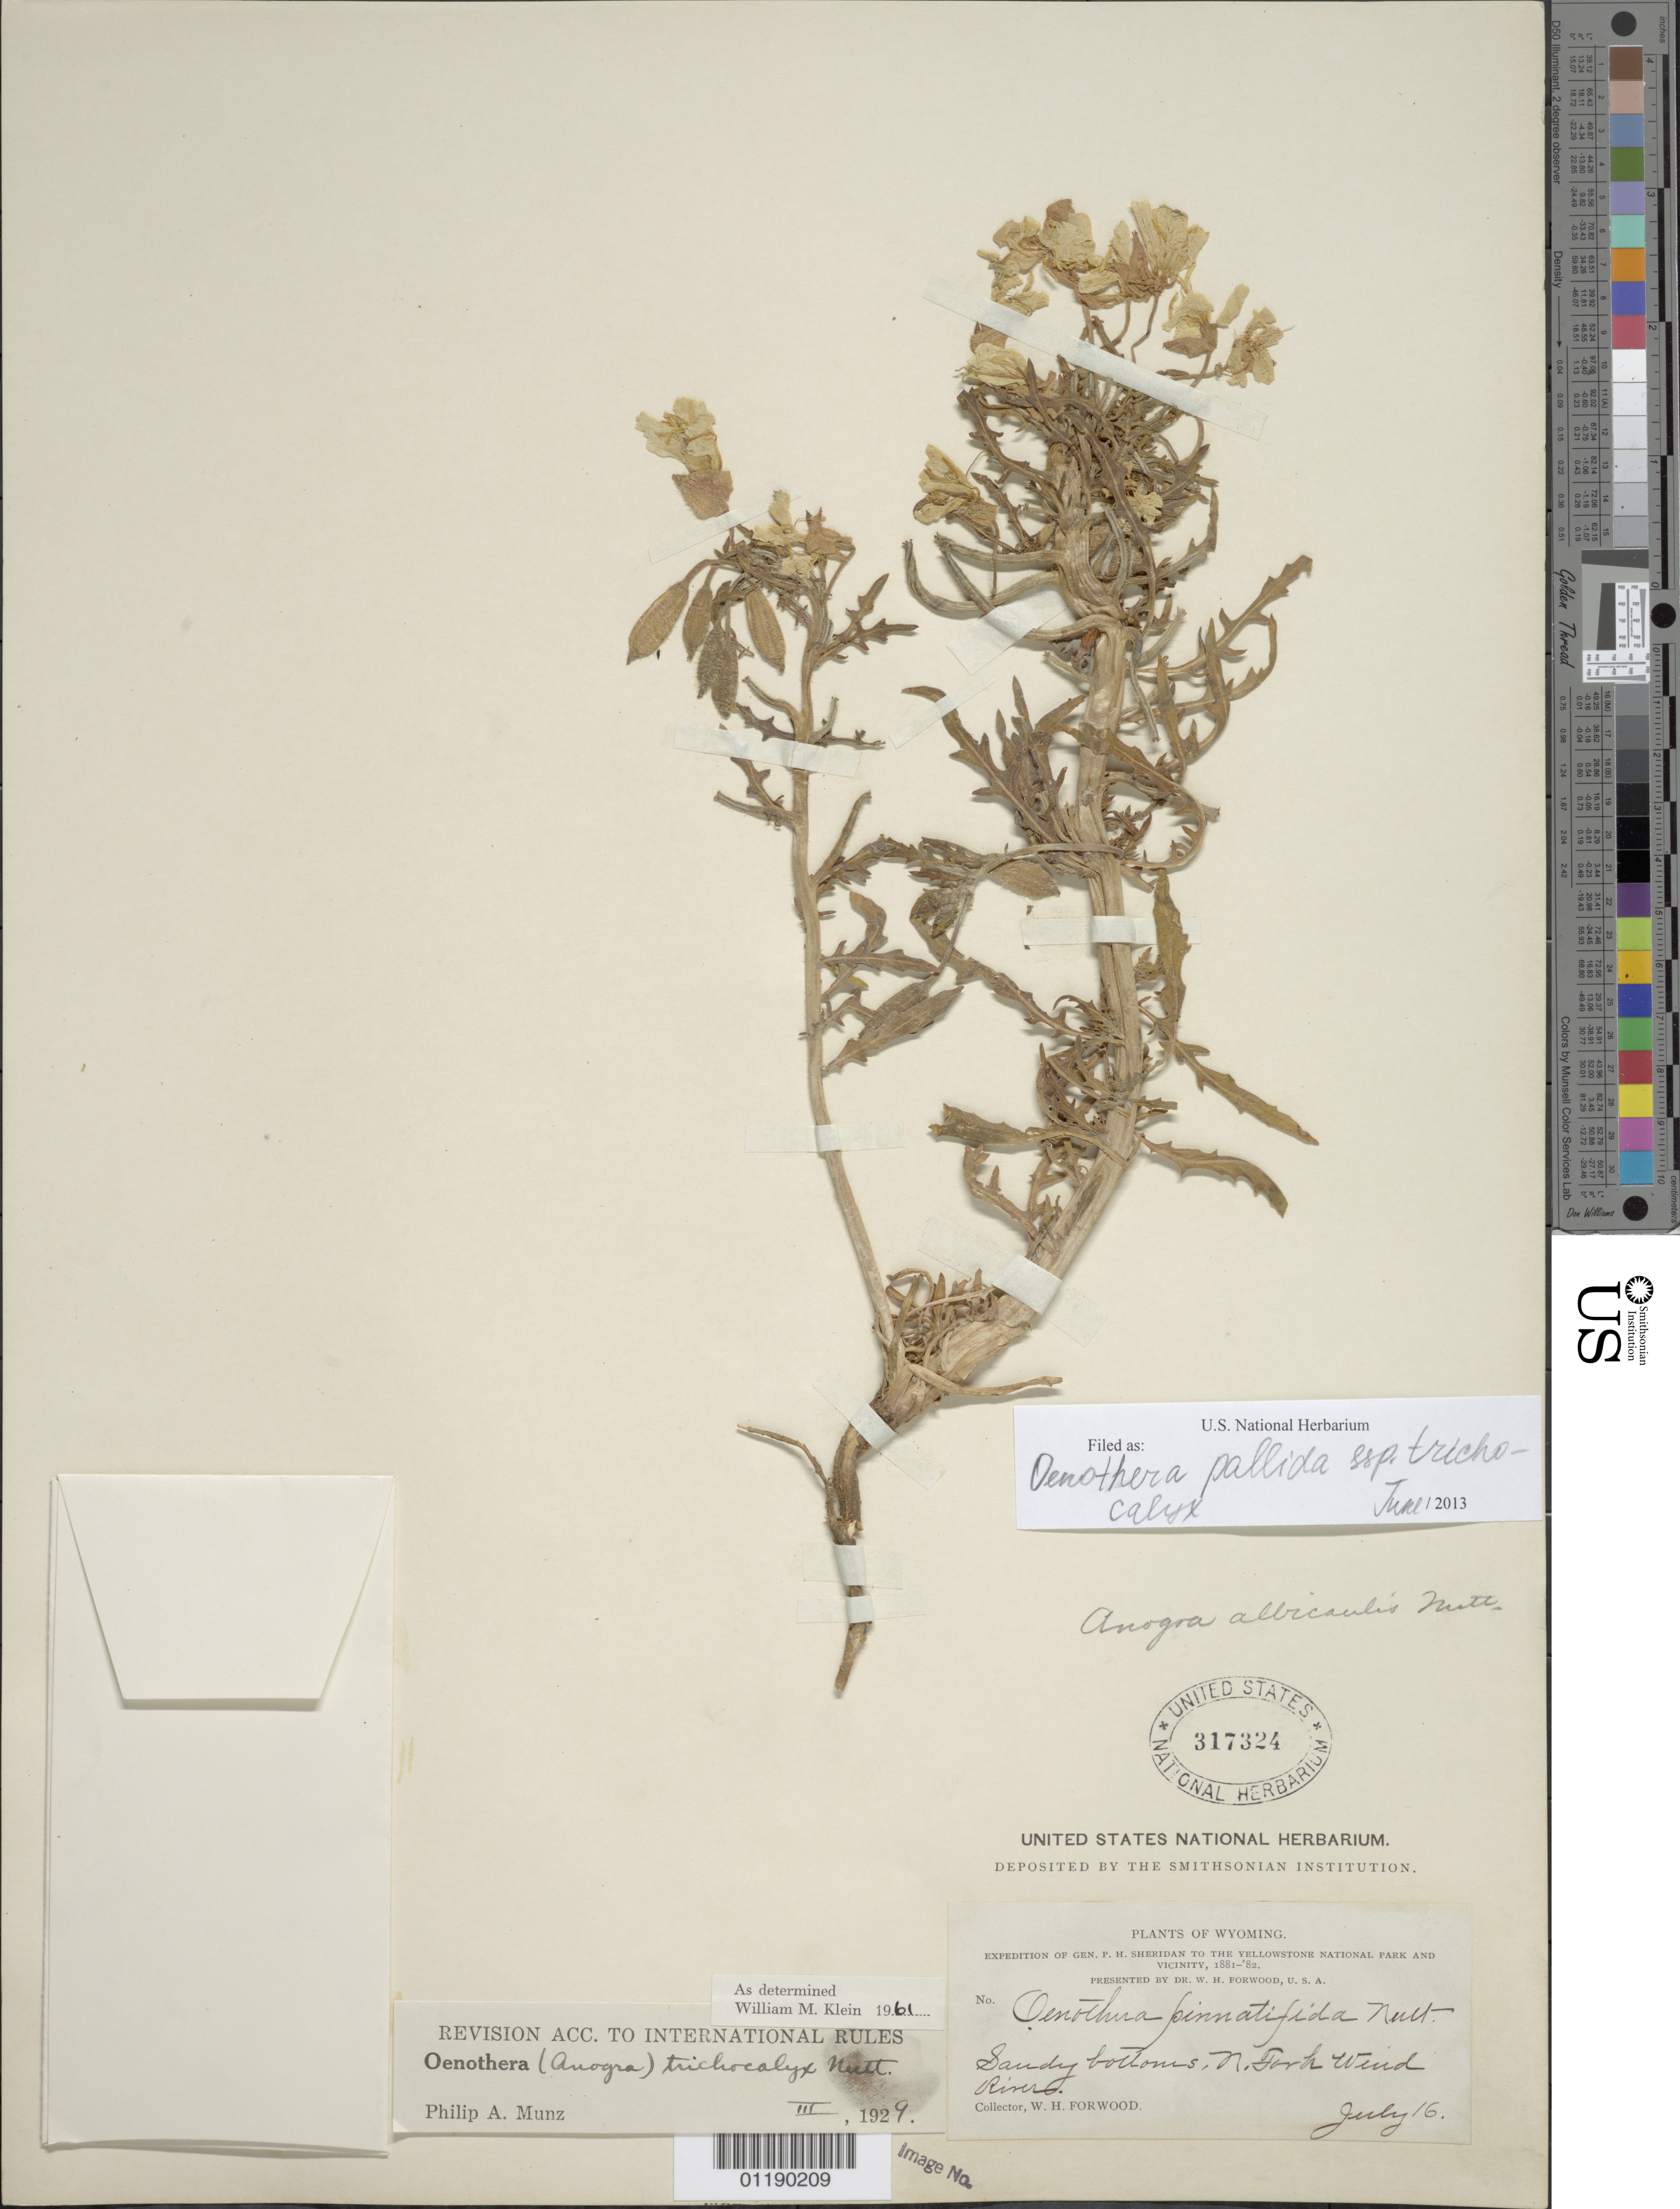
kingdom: Plantae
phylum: Tracheophyta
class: Magnoliopsida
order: Myrtales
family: Onagraceae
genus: Oenothera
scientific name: Oenothera pallida subsp. trichocalyx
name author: (Nutt.) Munz & W.M. Klein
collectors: W. Forwood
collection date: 1881-07-16/1882-07-16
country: United States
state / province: Wyoming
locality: Sandy bottoms, N. Fork Wind River.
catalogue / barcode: US 317324